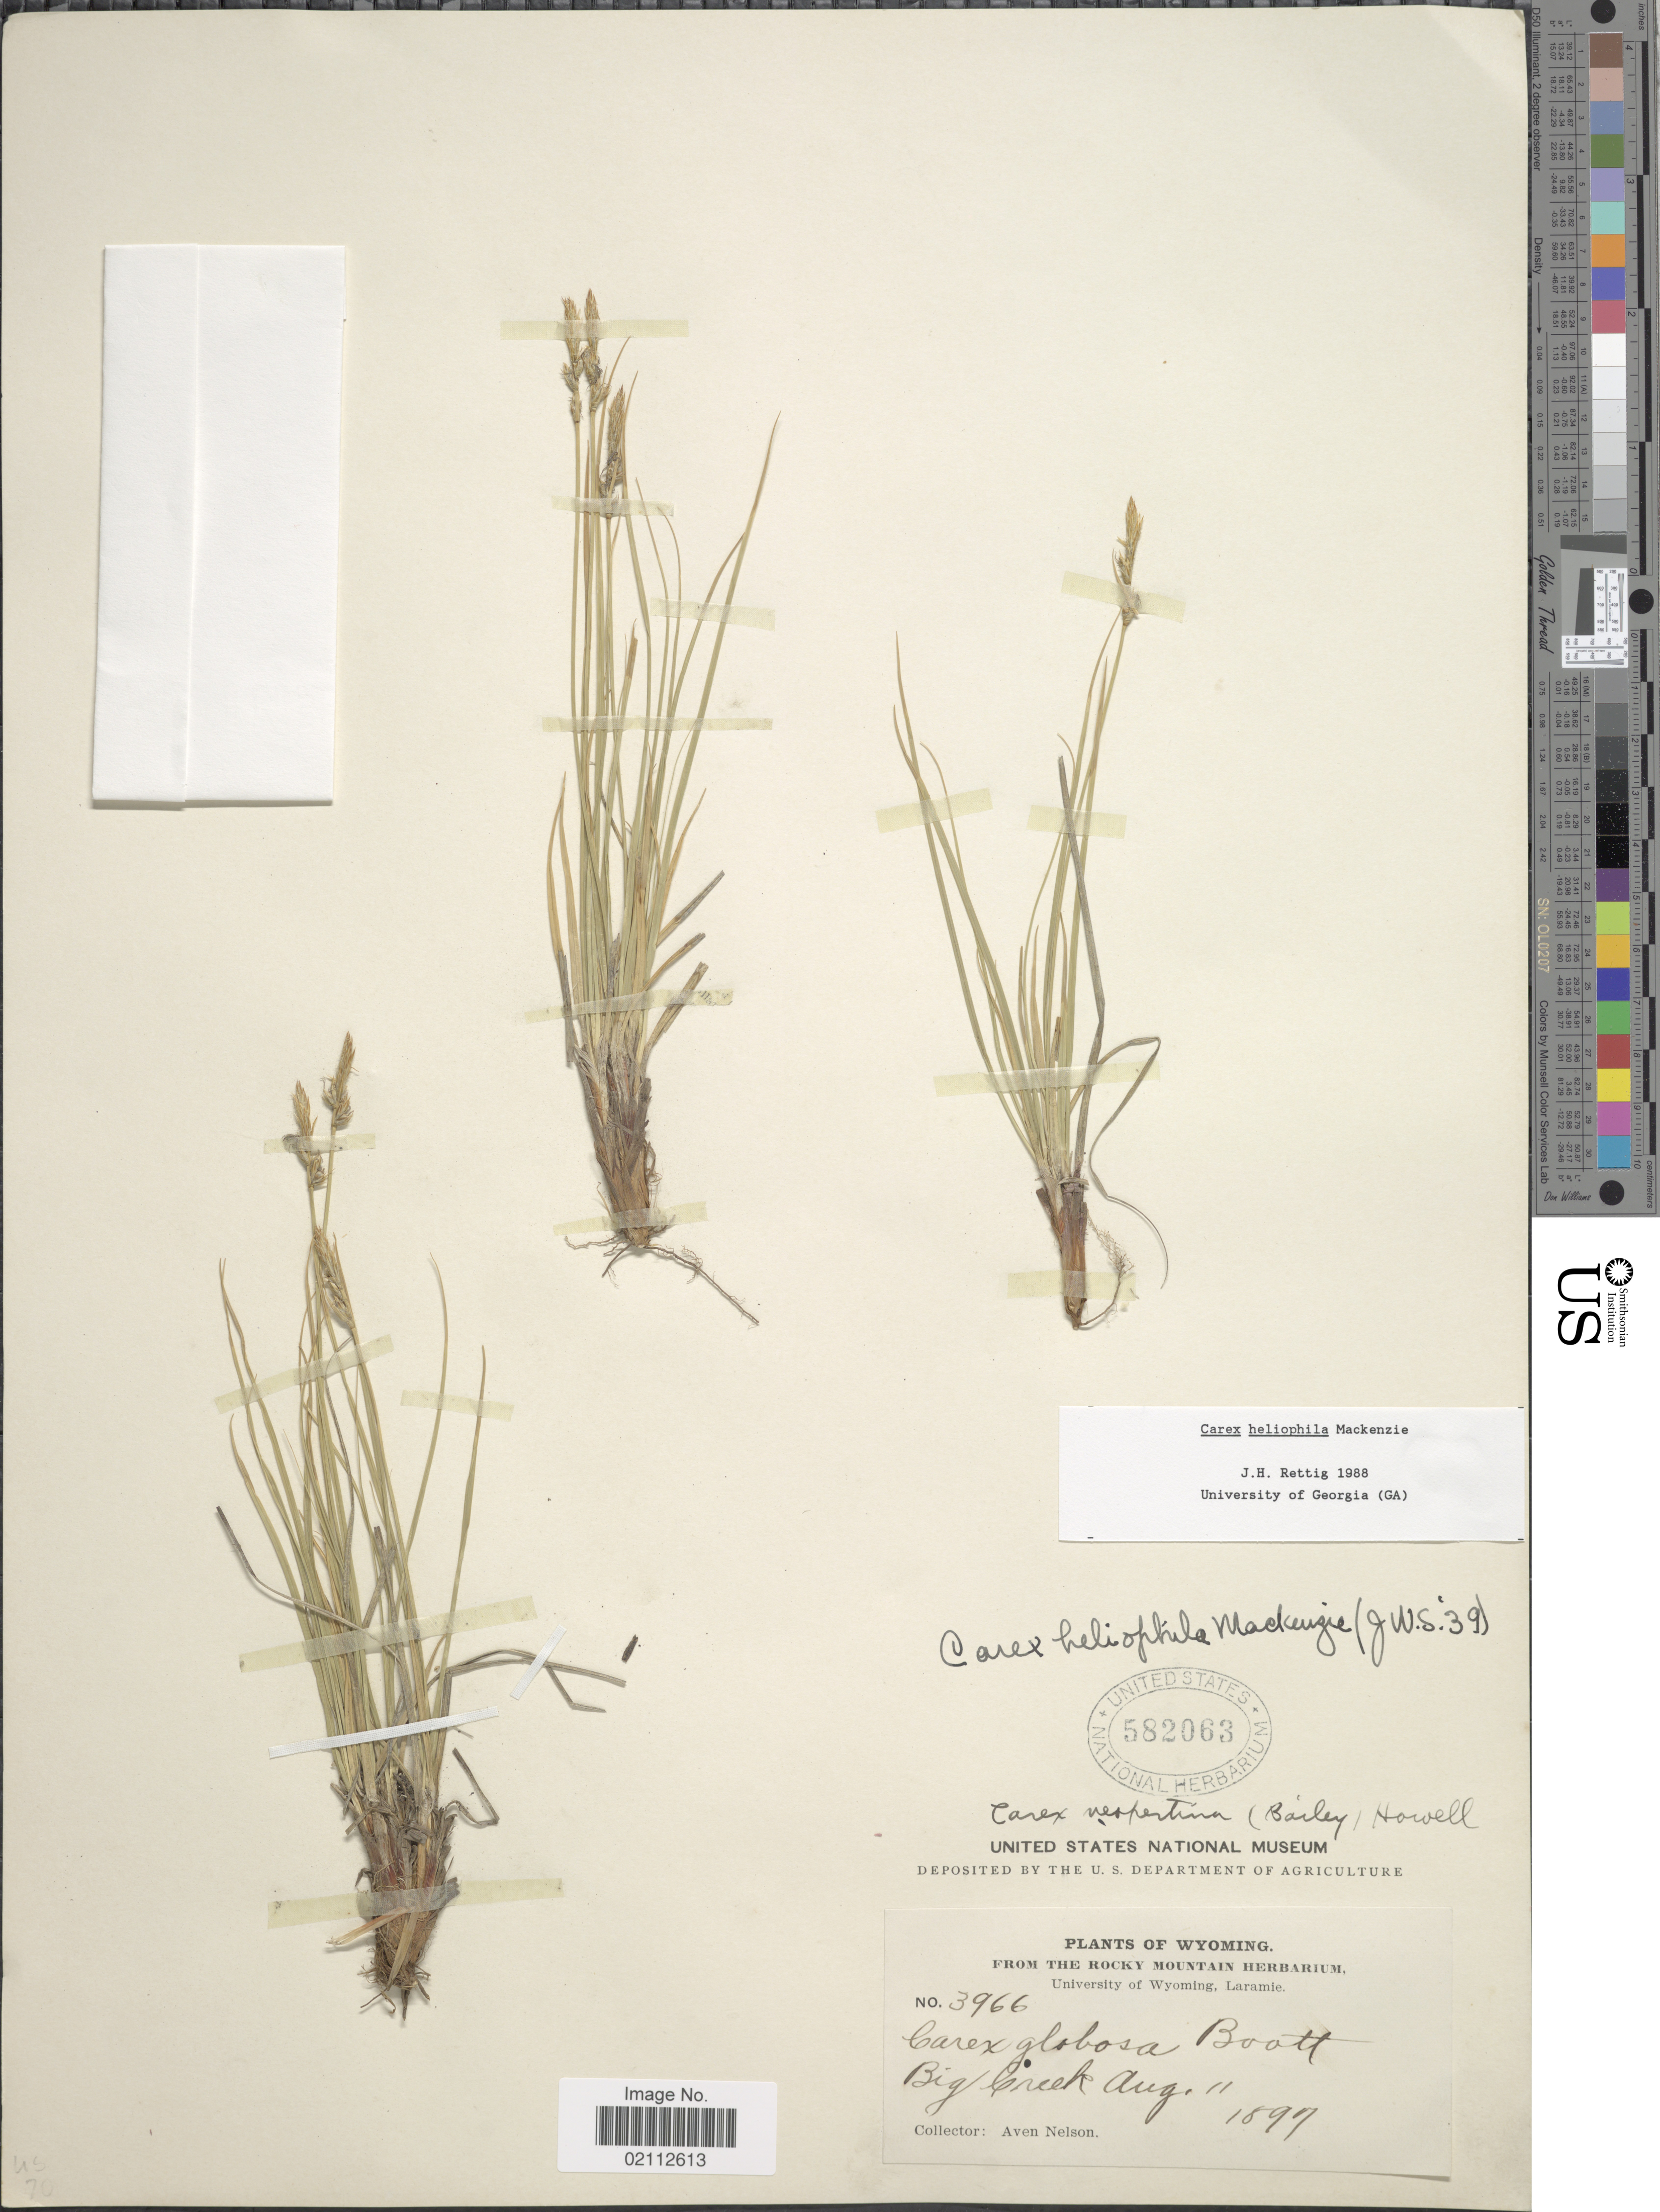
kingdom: Plantae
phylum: Tracheophyta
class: Liliopsida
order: Poales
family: Cyperaceae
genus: Carex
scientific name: Carex heliophila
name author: Mack.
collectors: A. Nelson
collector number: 3966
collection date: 1897-08-11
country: United States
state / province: Wyoming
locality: Big Creek.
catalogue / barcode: US 582063